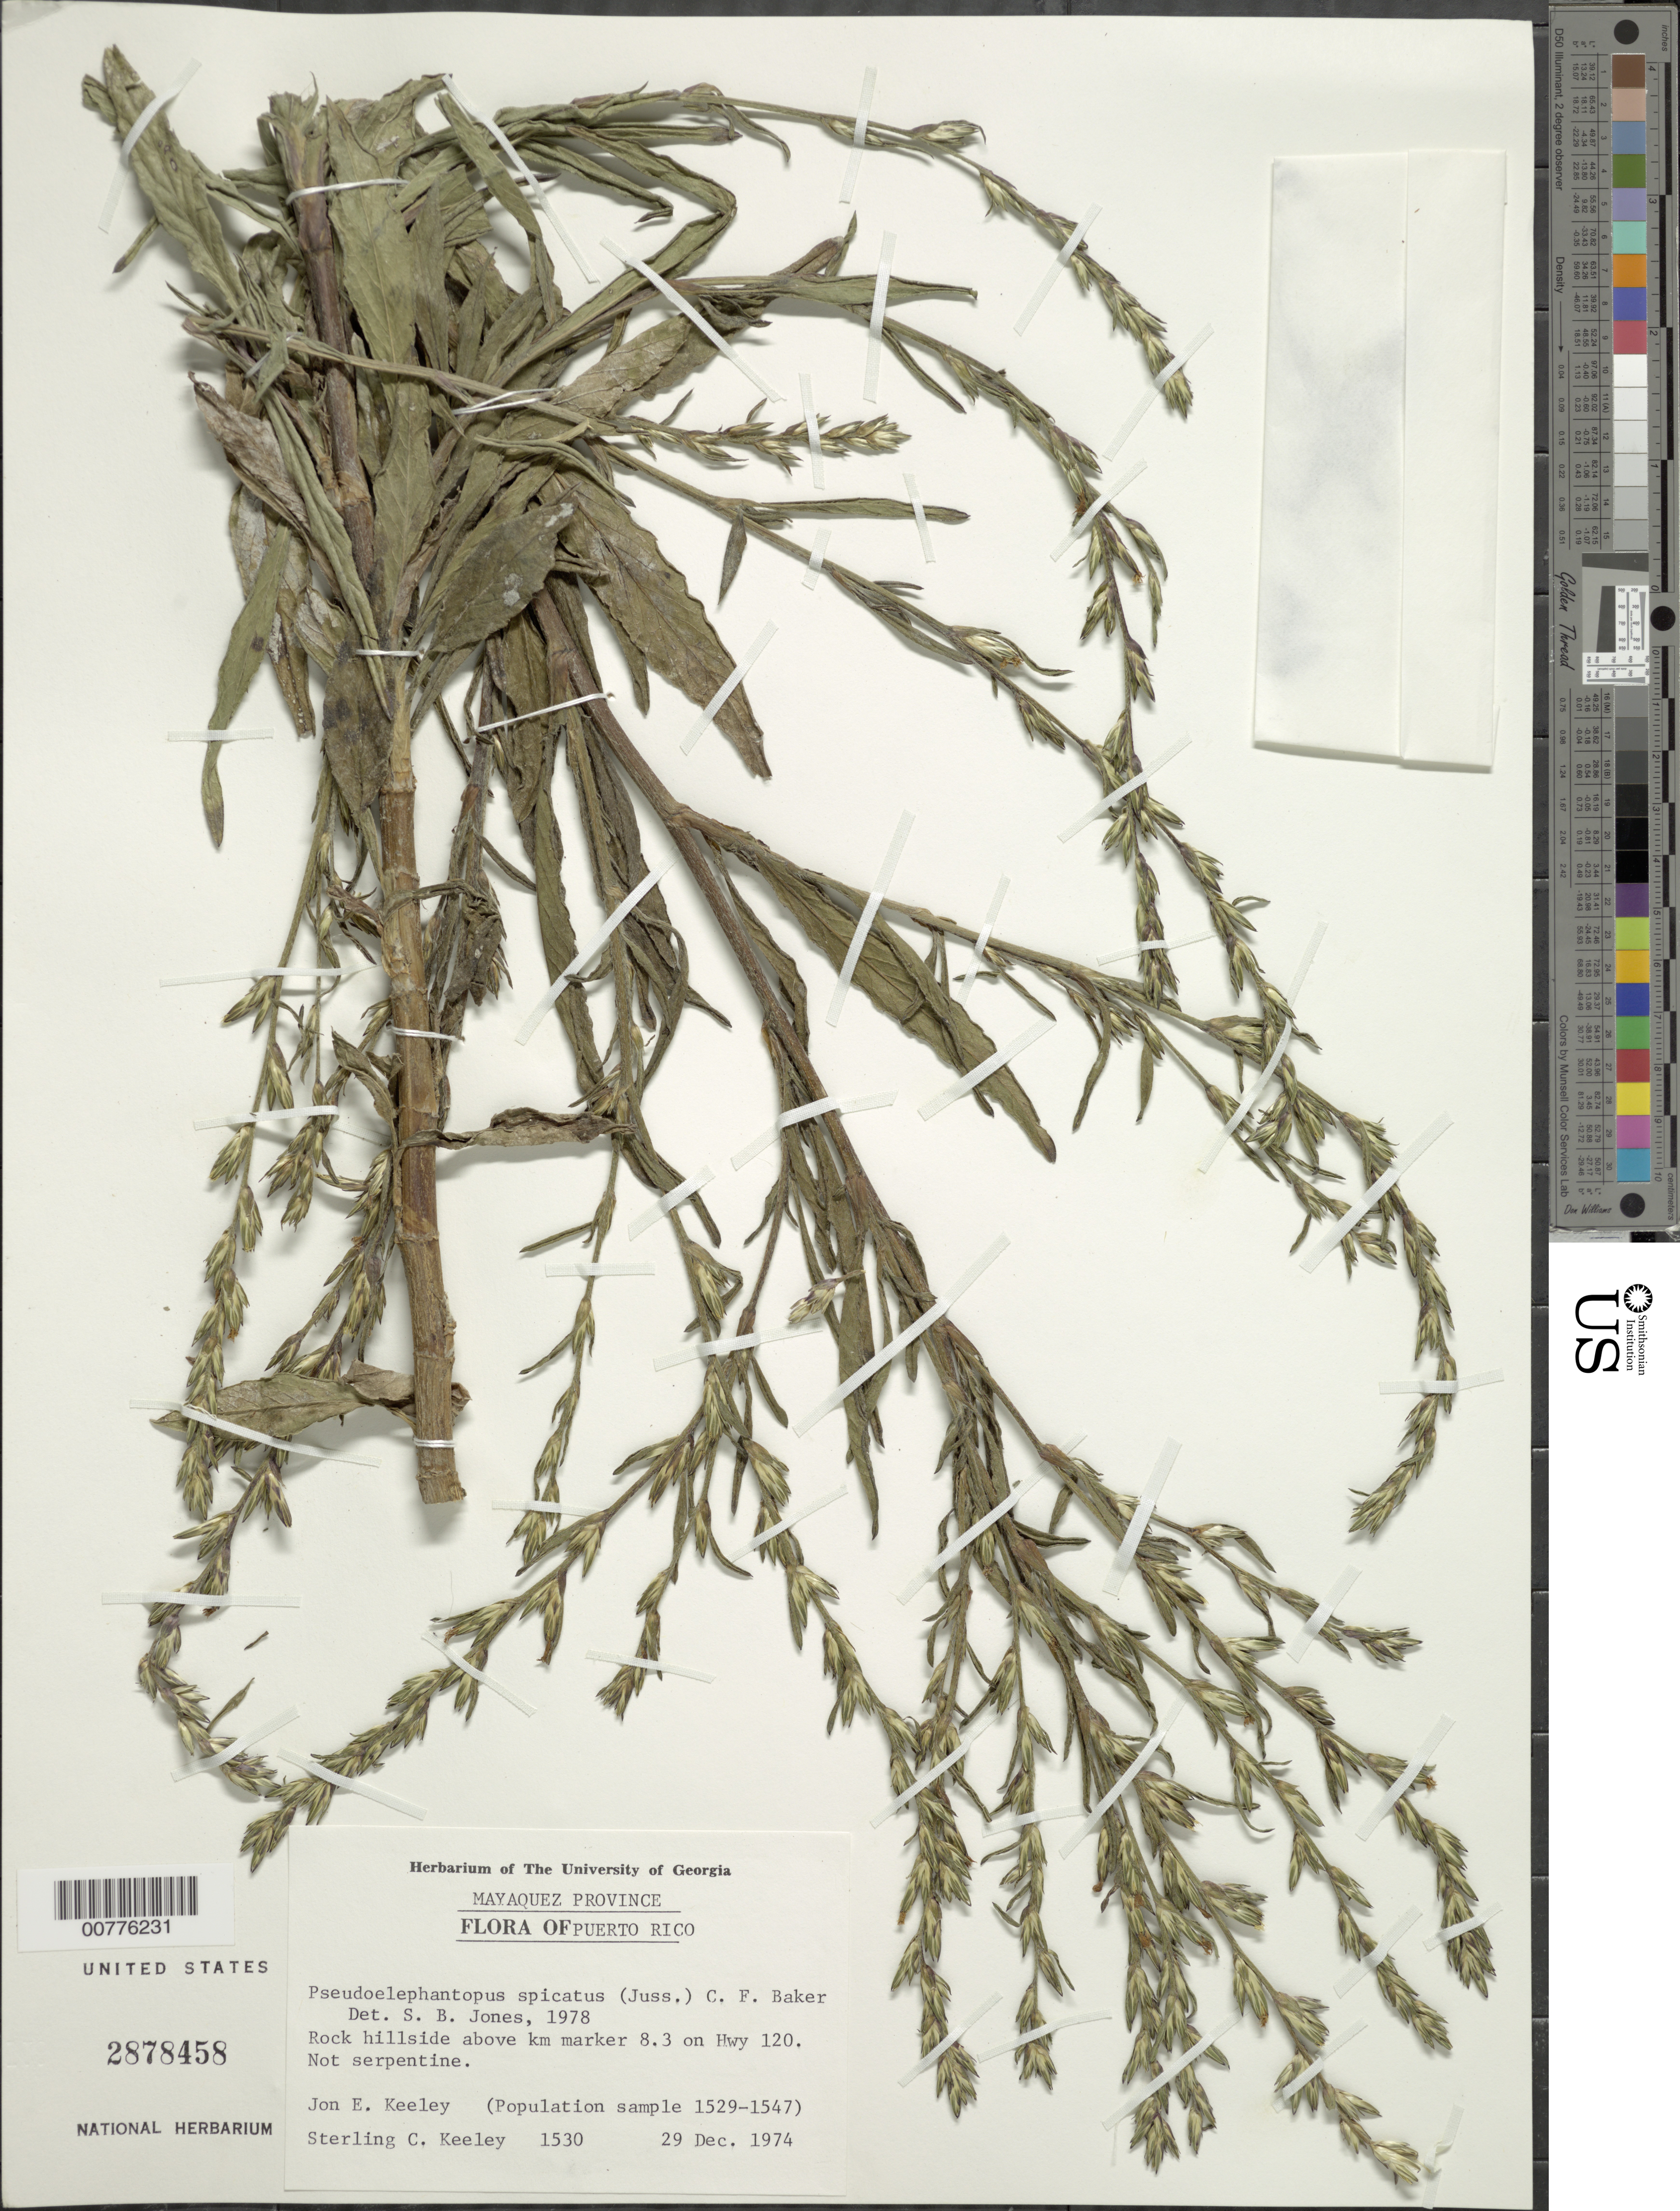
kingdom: Plantae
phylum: Tracheophyta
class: Magnoliopsida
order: Asterales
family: Asteraceae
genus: Pseudelephantopus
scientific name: Pseudelephantopus spicatus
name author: (Juss. ex Aubl.) C.F. Baker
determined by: Jones, S. B.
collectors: J. E. Keeley & S. Keeley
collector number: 1530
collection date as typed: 29 Dec 1974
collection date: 1974-12-29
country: Puerto Rico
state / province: Mayagüez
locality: Rock hillside above km marker 8.3 on Hwy 120. Not serpentine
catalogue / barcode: US 2878458